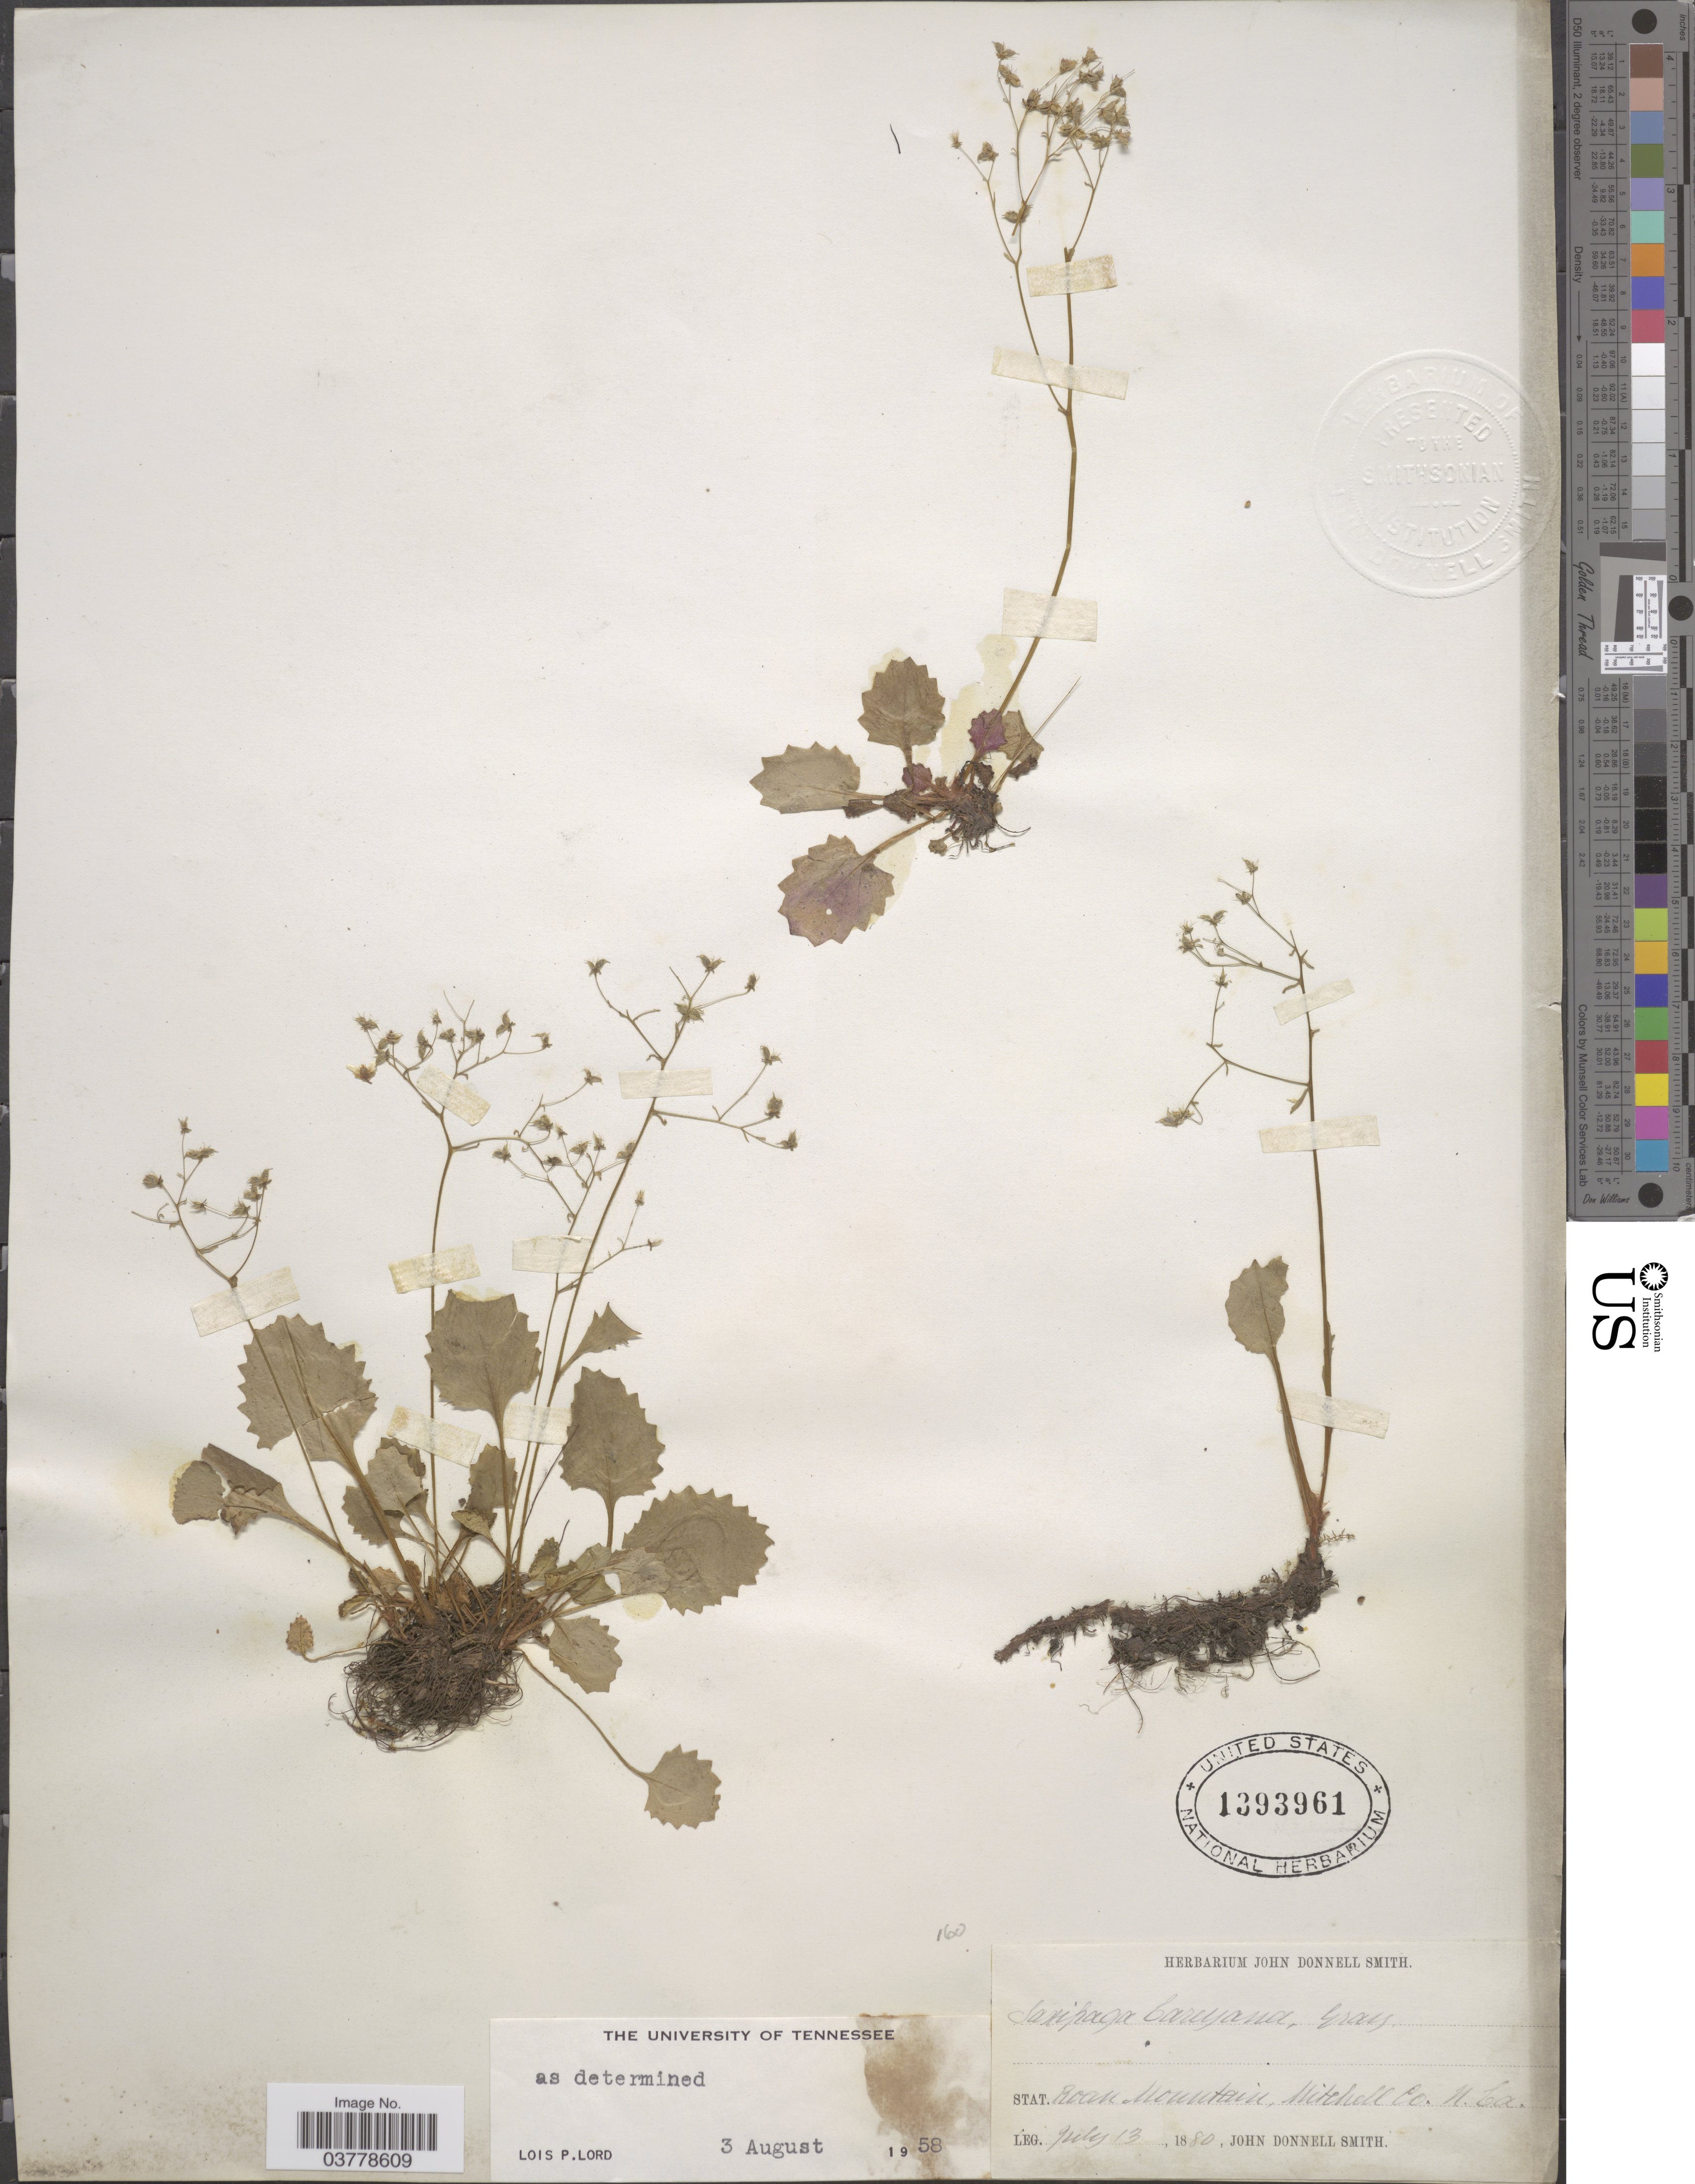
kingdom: Plantae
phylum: Tracheophyta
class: Magnoliopsida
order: Saxifragales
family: Saxifragaceae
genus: Saxifraga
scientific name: Saxifraga careyana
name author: A. Gray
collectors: J. Donnell Smith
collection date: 1880-07-13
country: United States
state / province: North Carolina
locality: Stat. Roan Mountain, Mitchell Co.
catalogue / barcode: US 1393961